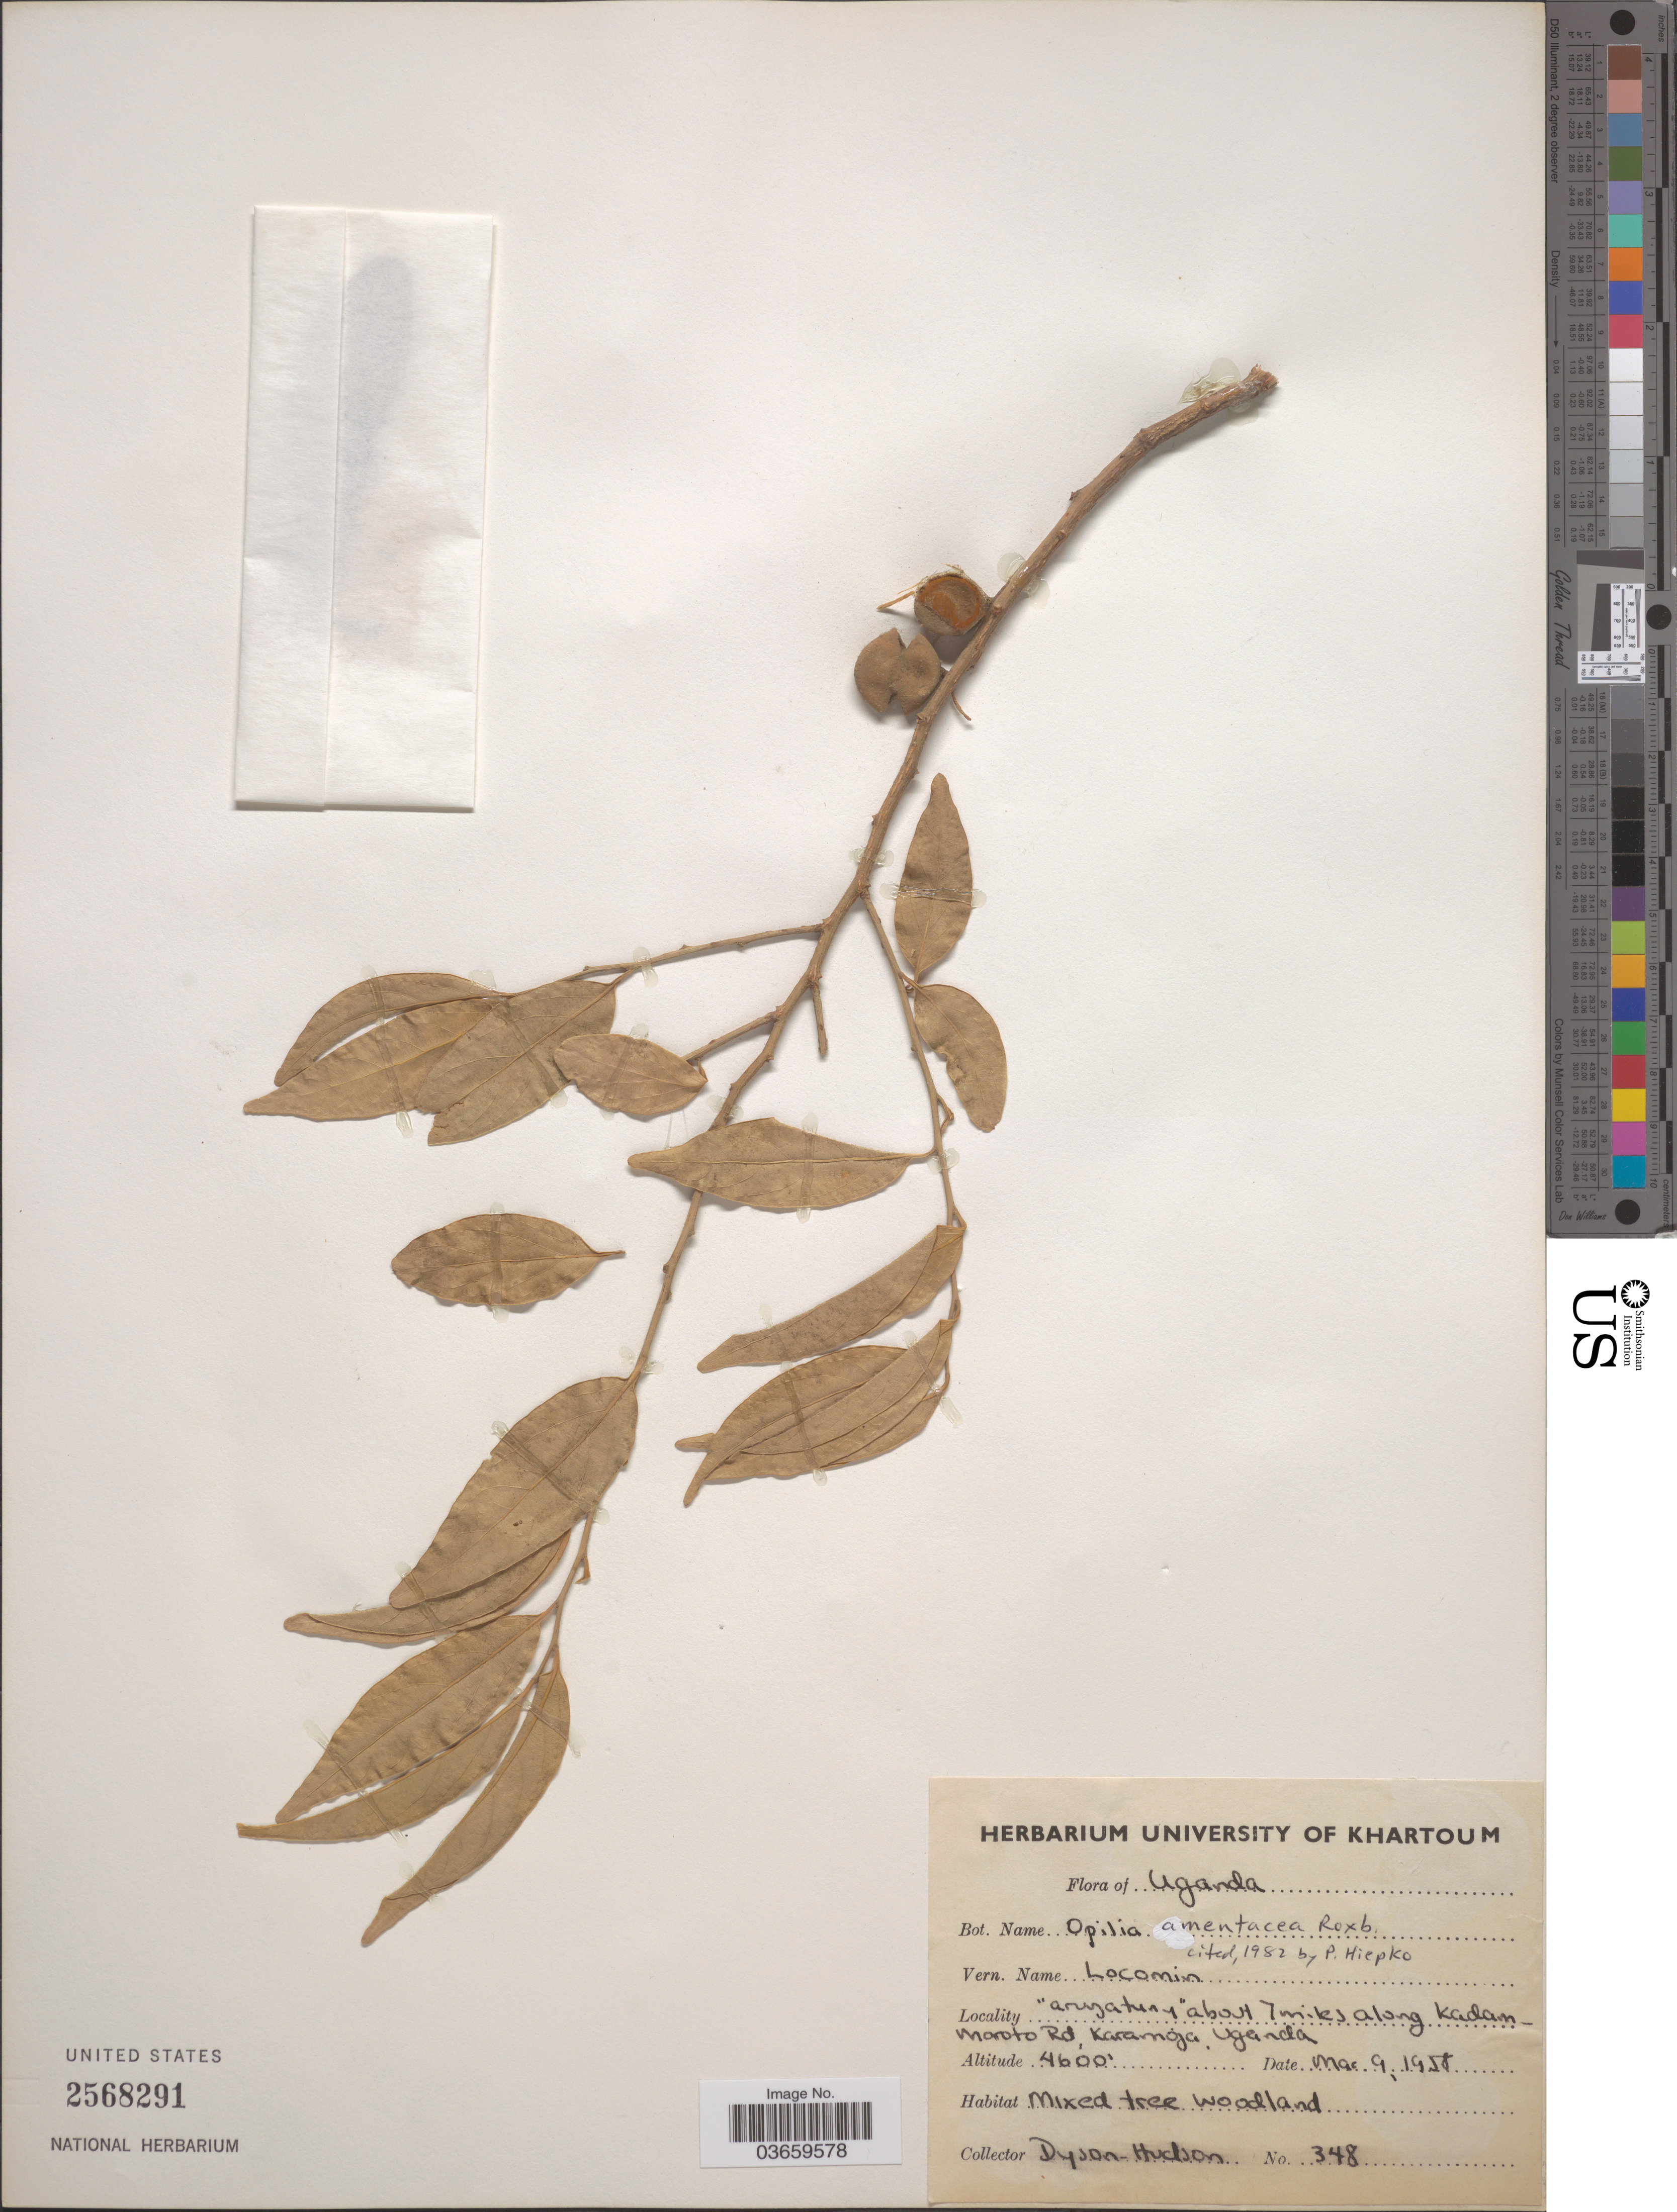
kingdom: Plantae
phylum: Tracheophyta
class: Magnoliopsida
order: Santalales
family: Opiliaceae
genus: Opilia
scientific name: Opilia amentacea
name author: Roxb.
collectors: Dyson-Hudson, --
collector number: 348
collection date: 1958-03-09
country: Uganda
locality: Arusatuny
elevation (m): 1402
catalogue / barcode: US 2568291